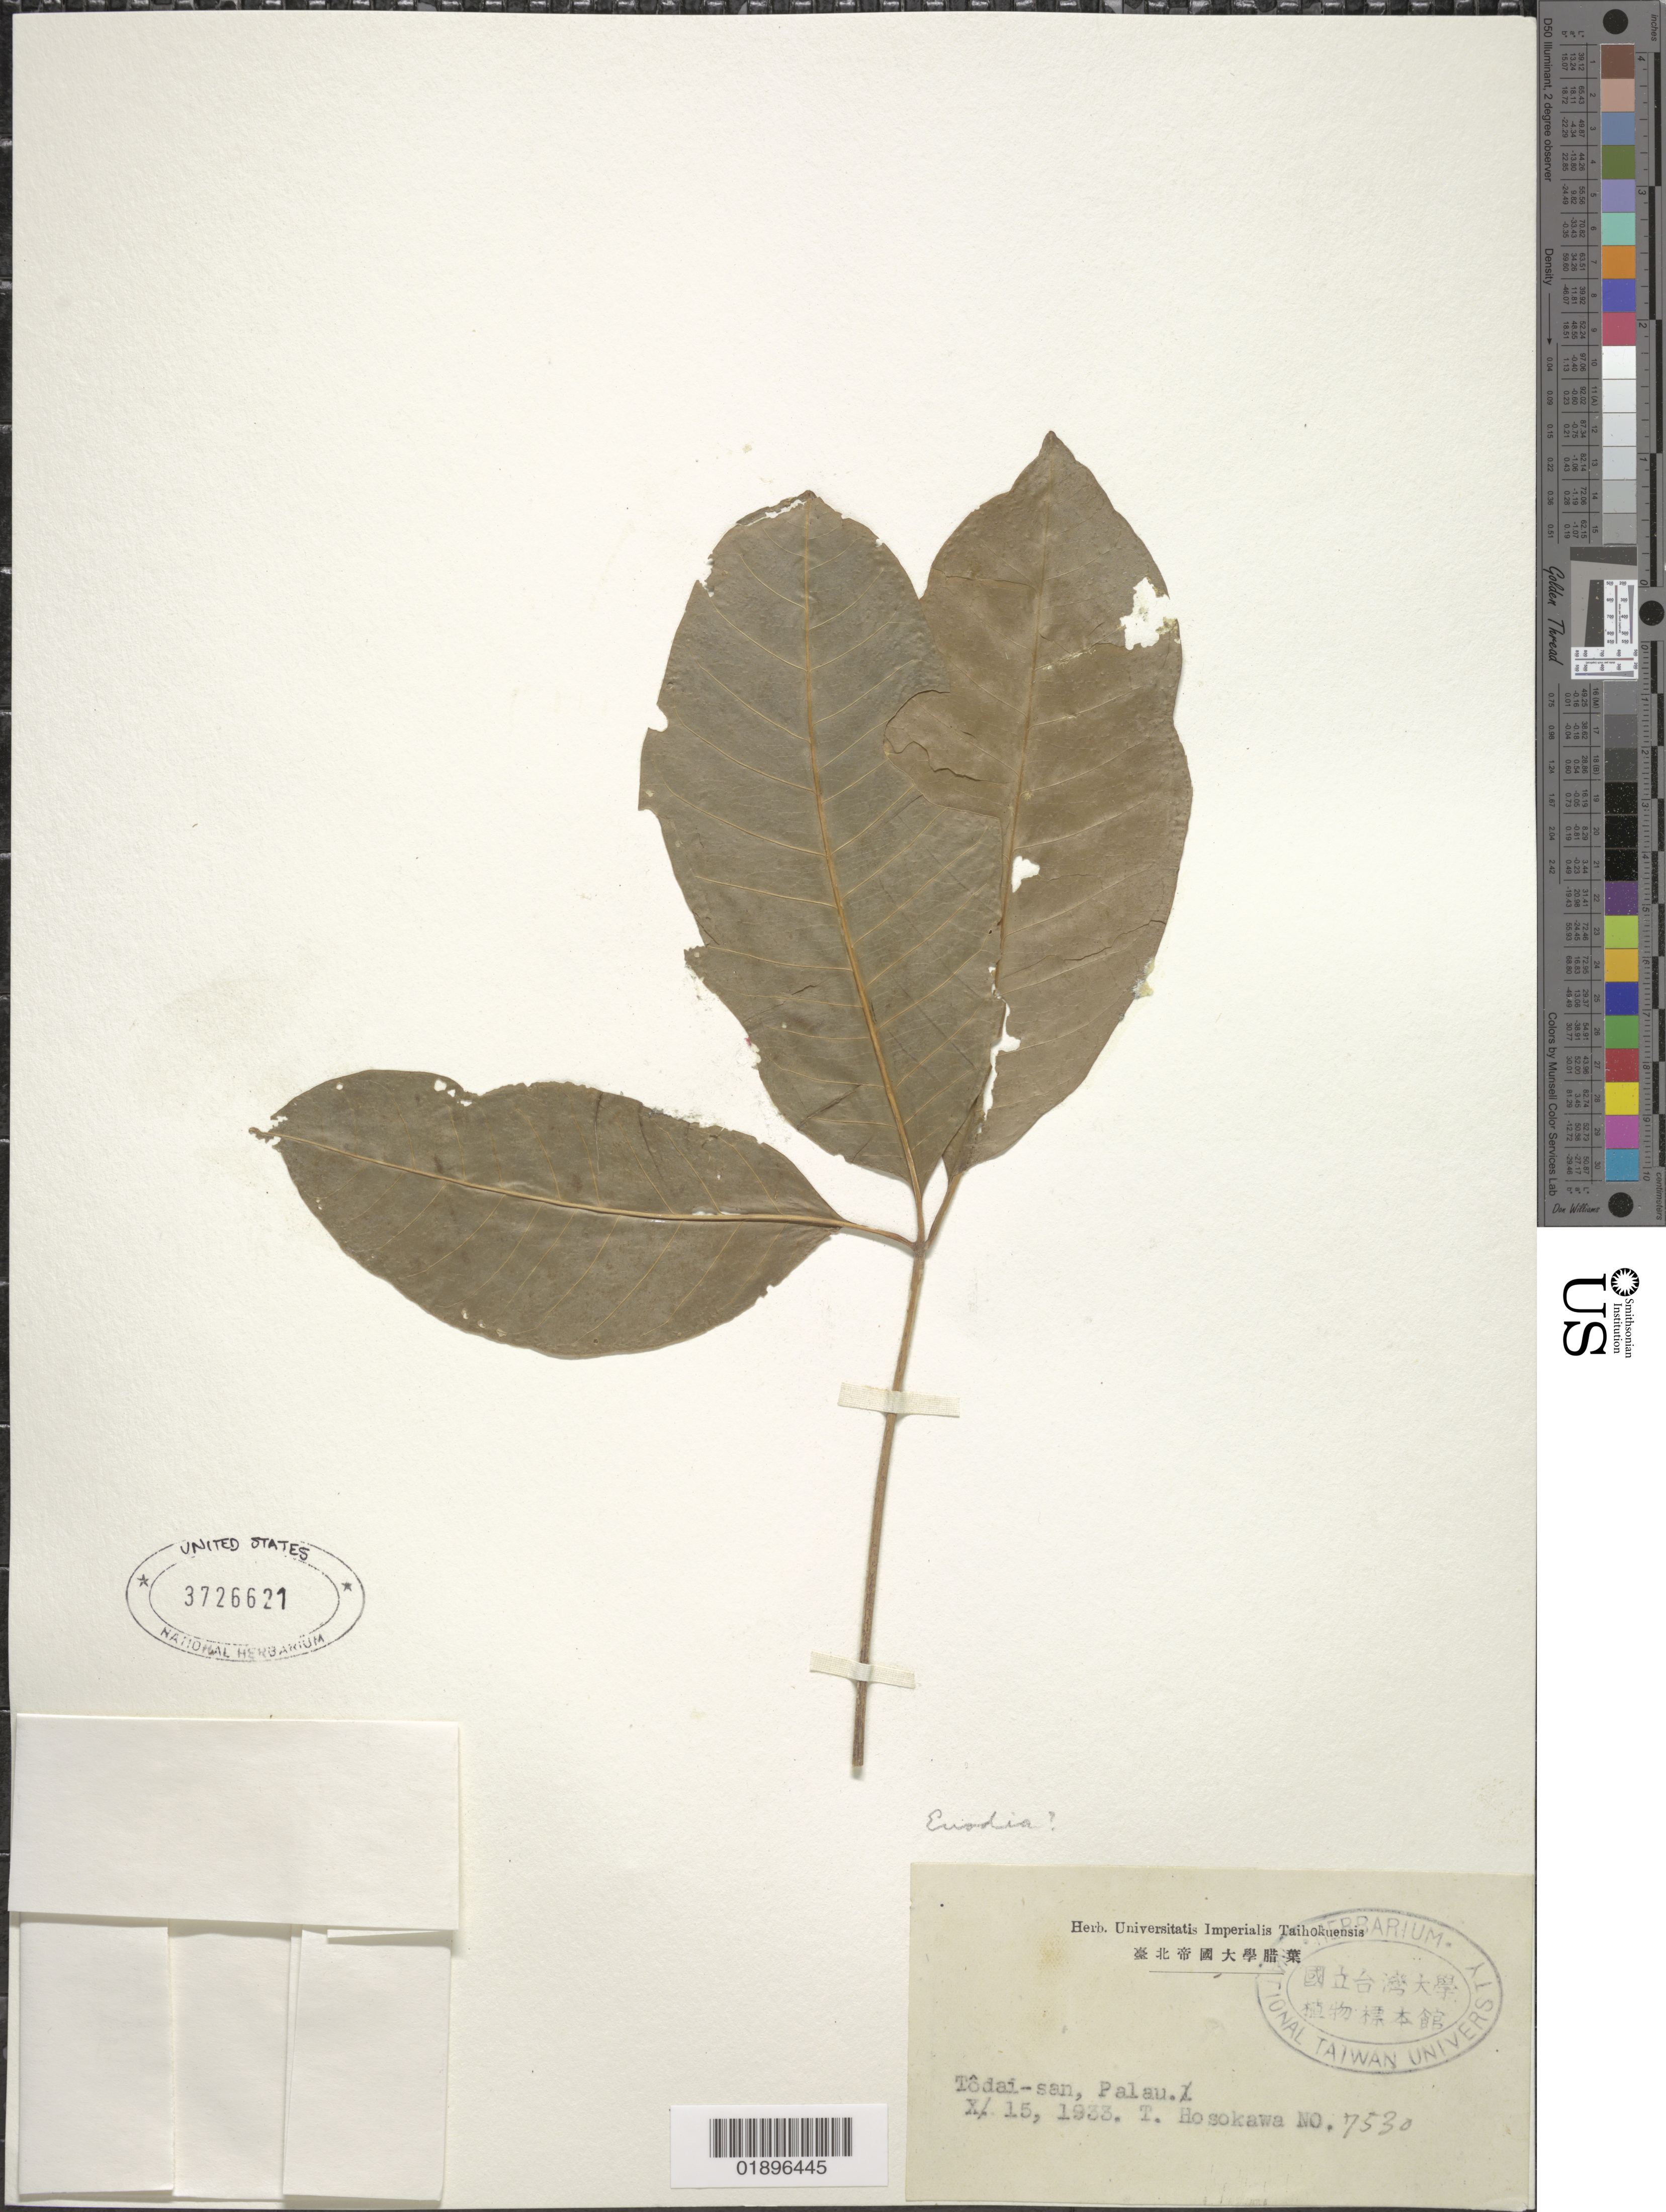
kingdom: Plantae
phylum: Tracheophyta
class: Magnoliopsida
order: Sapindales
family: Rutaceae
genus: Melicope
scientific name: Melicope palawensis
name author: (Lauterb.) T.G. Hartley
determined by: Hartley, T. G.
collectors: T. Hosokawa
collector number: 7530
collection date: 1933-10-15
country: Palau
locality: Todai-san.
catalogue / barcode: US 3726621